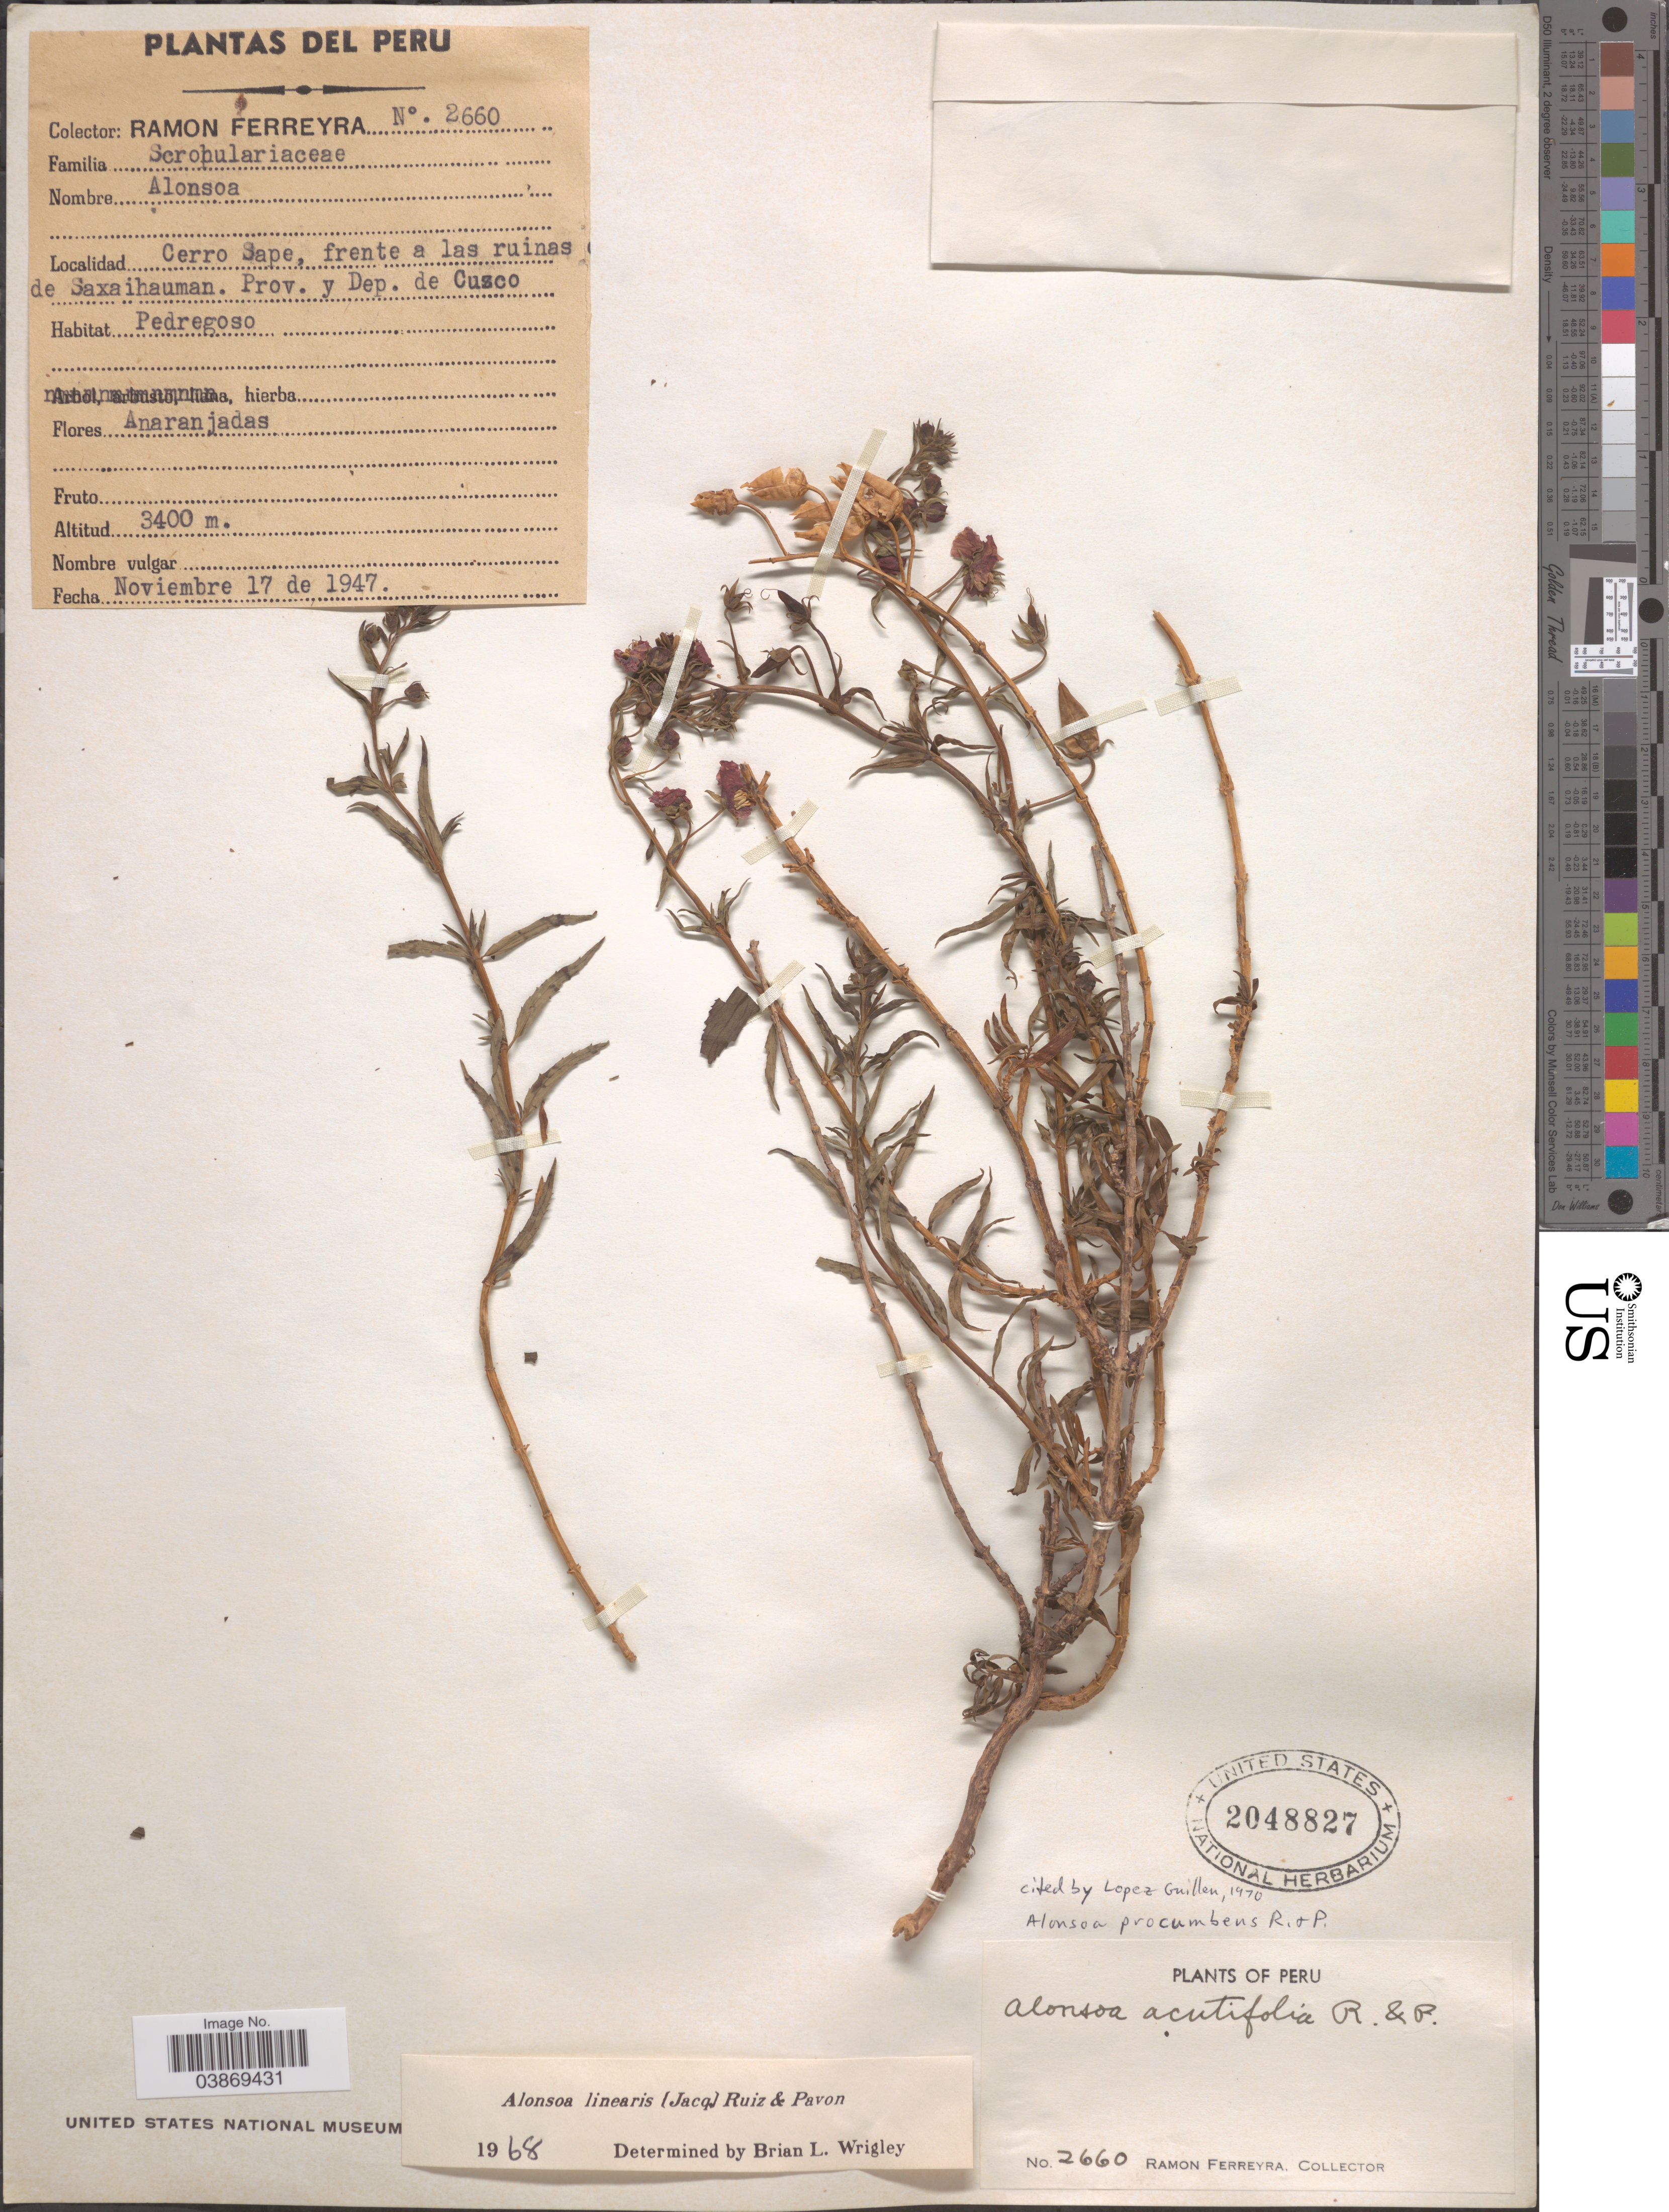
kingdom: Plantae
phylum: Tracheophyta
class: Magnoliopsida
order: Lamiales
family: Scrophulariaceae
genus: Alonsoa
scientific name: Alonsoa linearis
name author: (Jacq.) Ruiz & Pav.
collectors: R. A. Ferreyra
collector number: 2660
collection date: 1947-11-17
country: Peru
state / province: Cusco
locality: Cerro Sape, frente a las ruinas de Saxaihauman. Prov. y Dep. de Cuzco.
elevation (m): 3400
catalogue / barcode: US 2048827